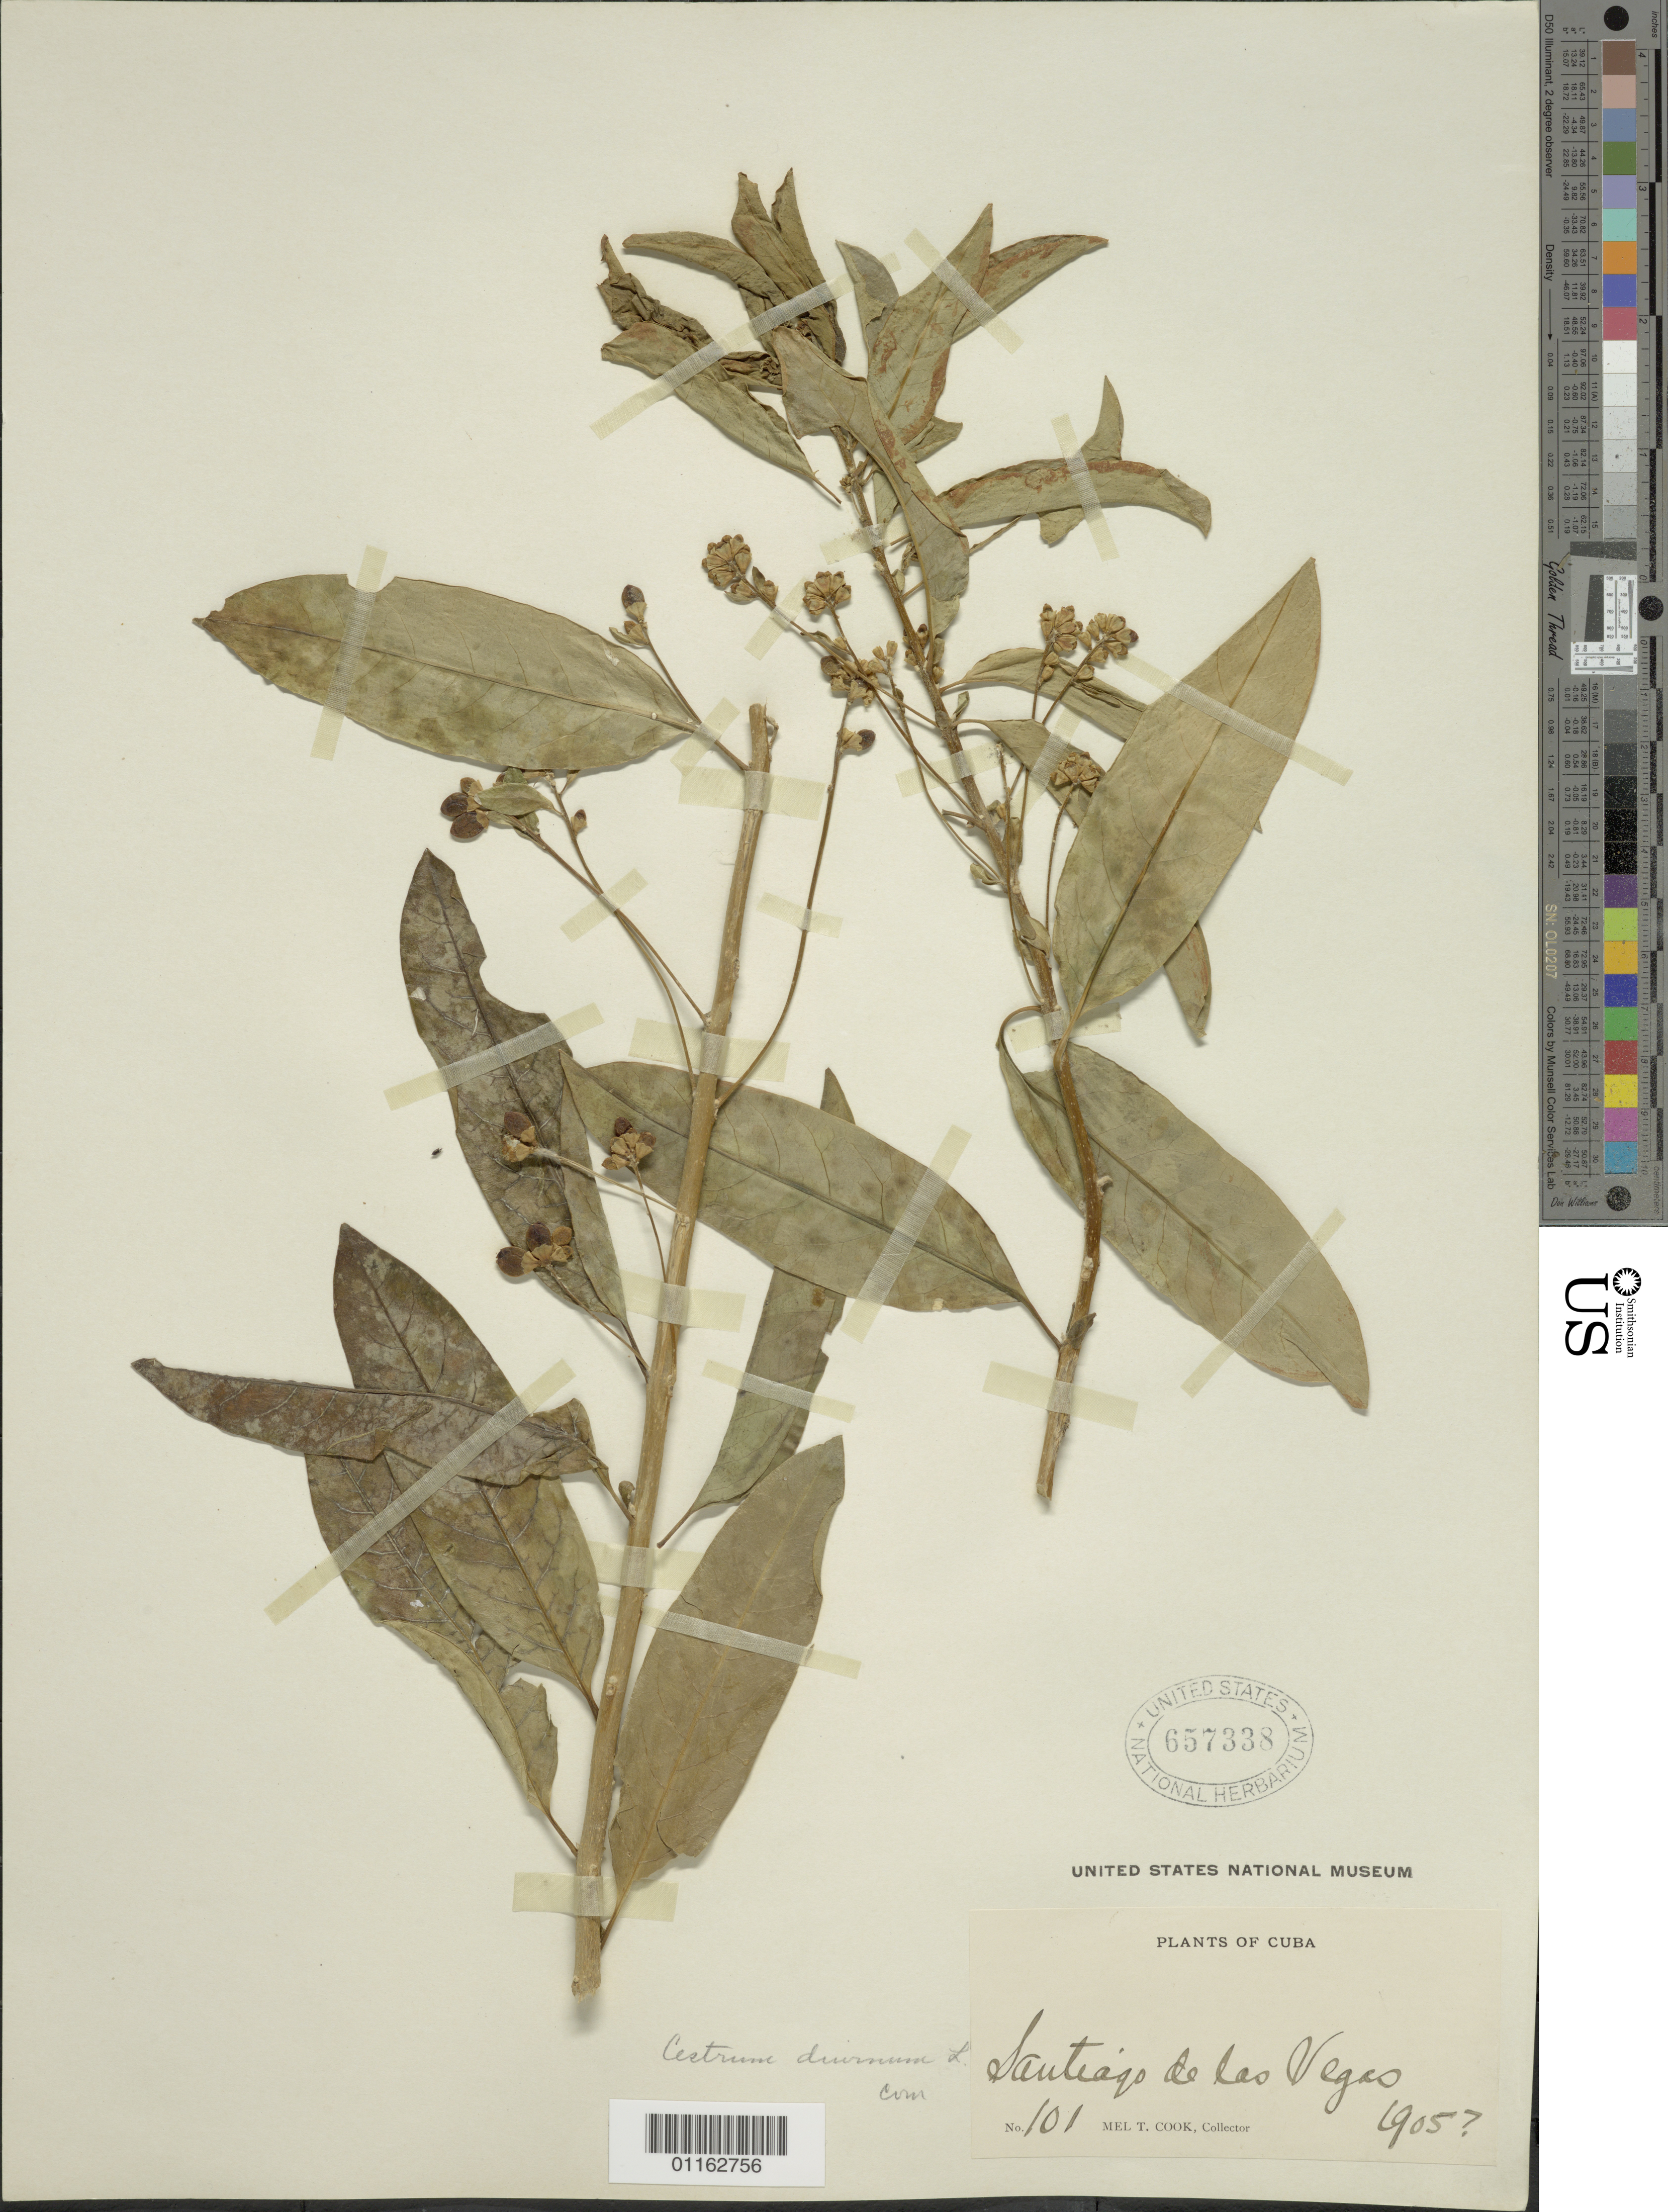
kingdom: Plantae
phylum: Tracheophyta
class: Magnoliopsida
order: Solanales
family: Solanaceae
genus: Cestrum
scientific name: Cestrum diurnum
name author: L.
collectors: M. T. Cook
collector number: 101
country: Cuba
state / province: La Habana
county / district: Santiago de las Vegas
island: Cuba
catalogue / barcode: US 657338